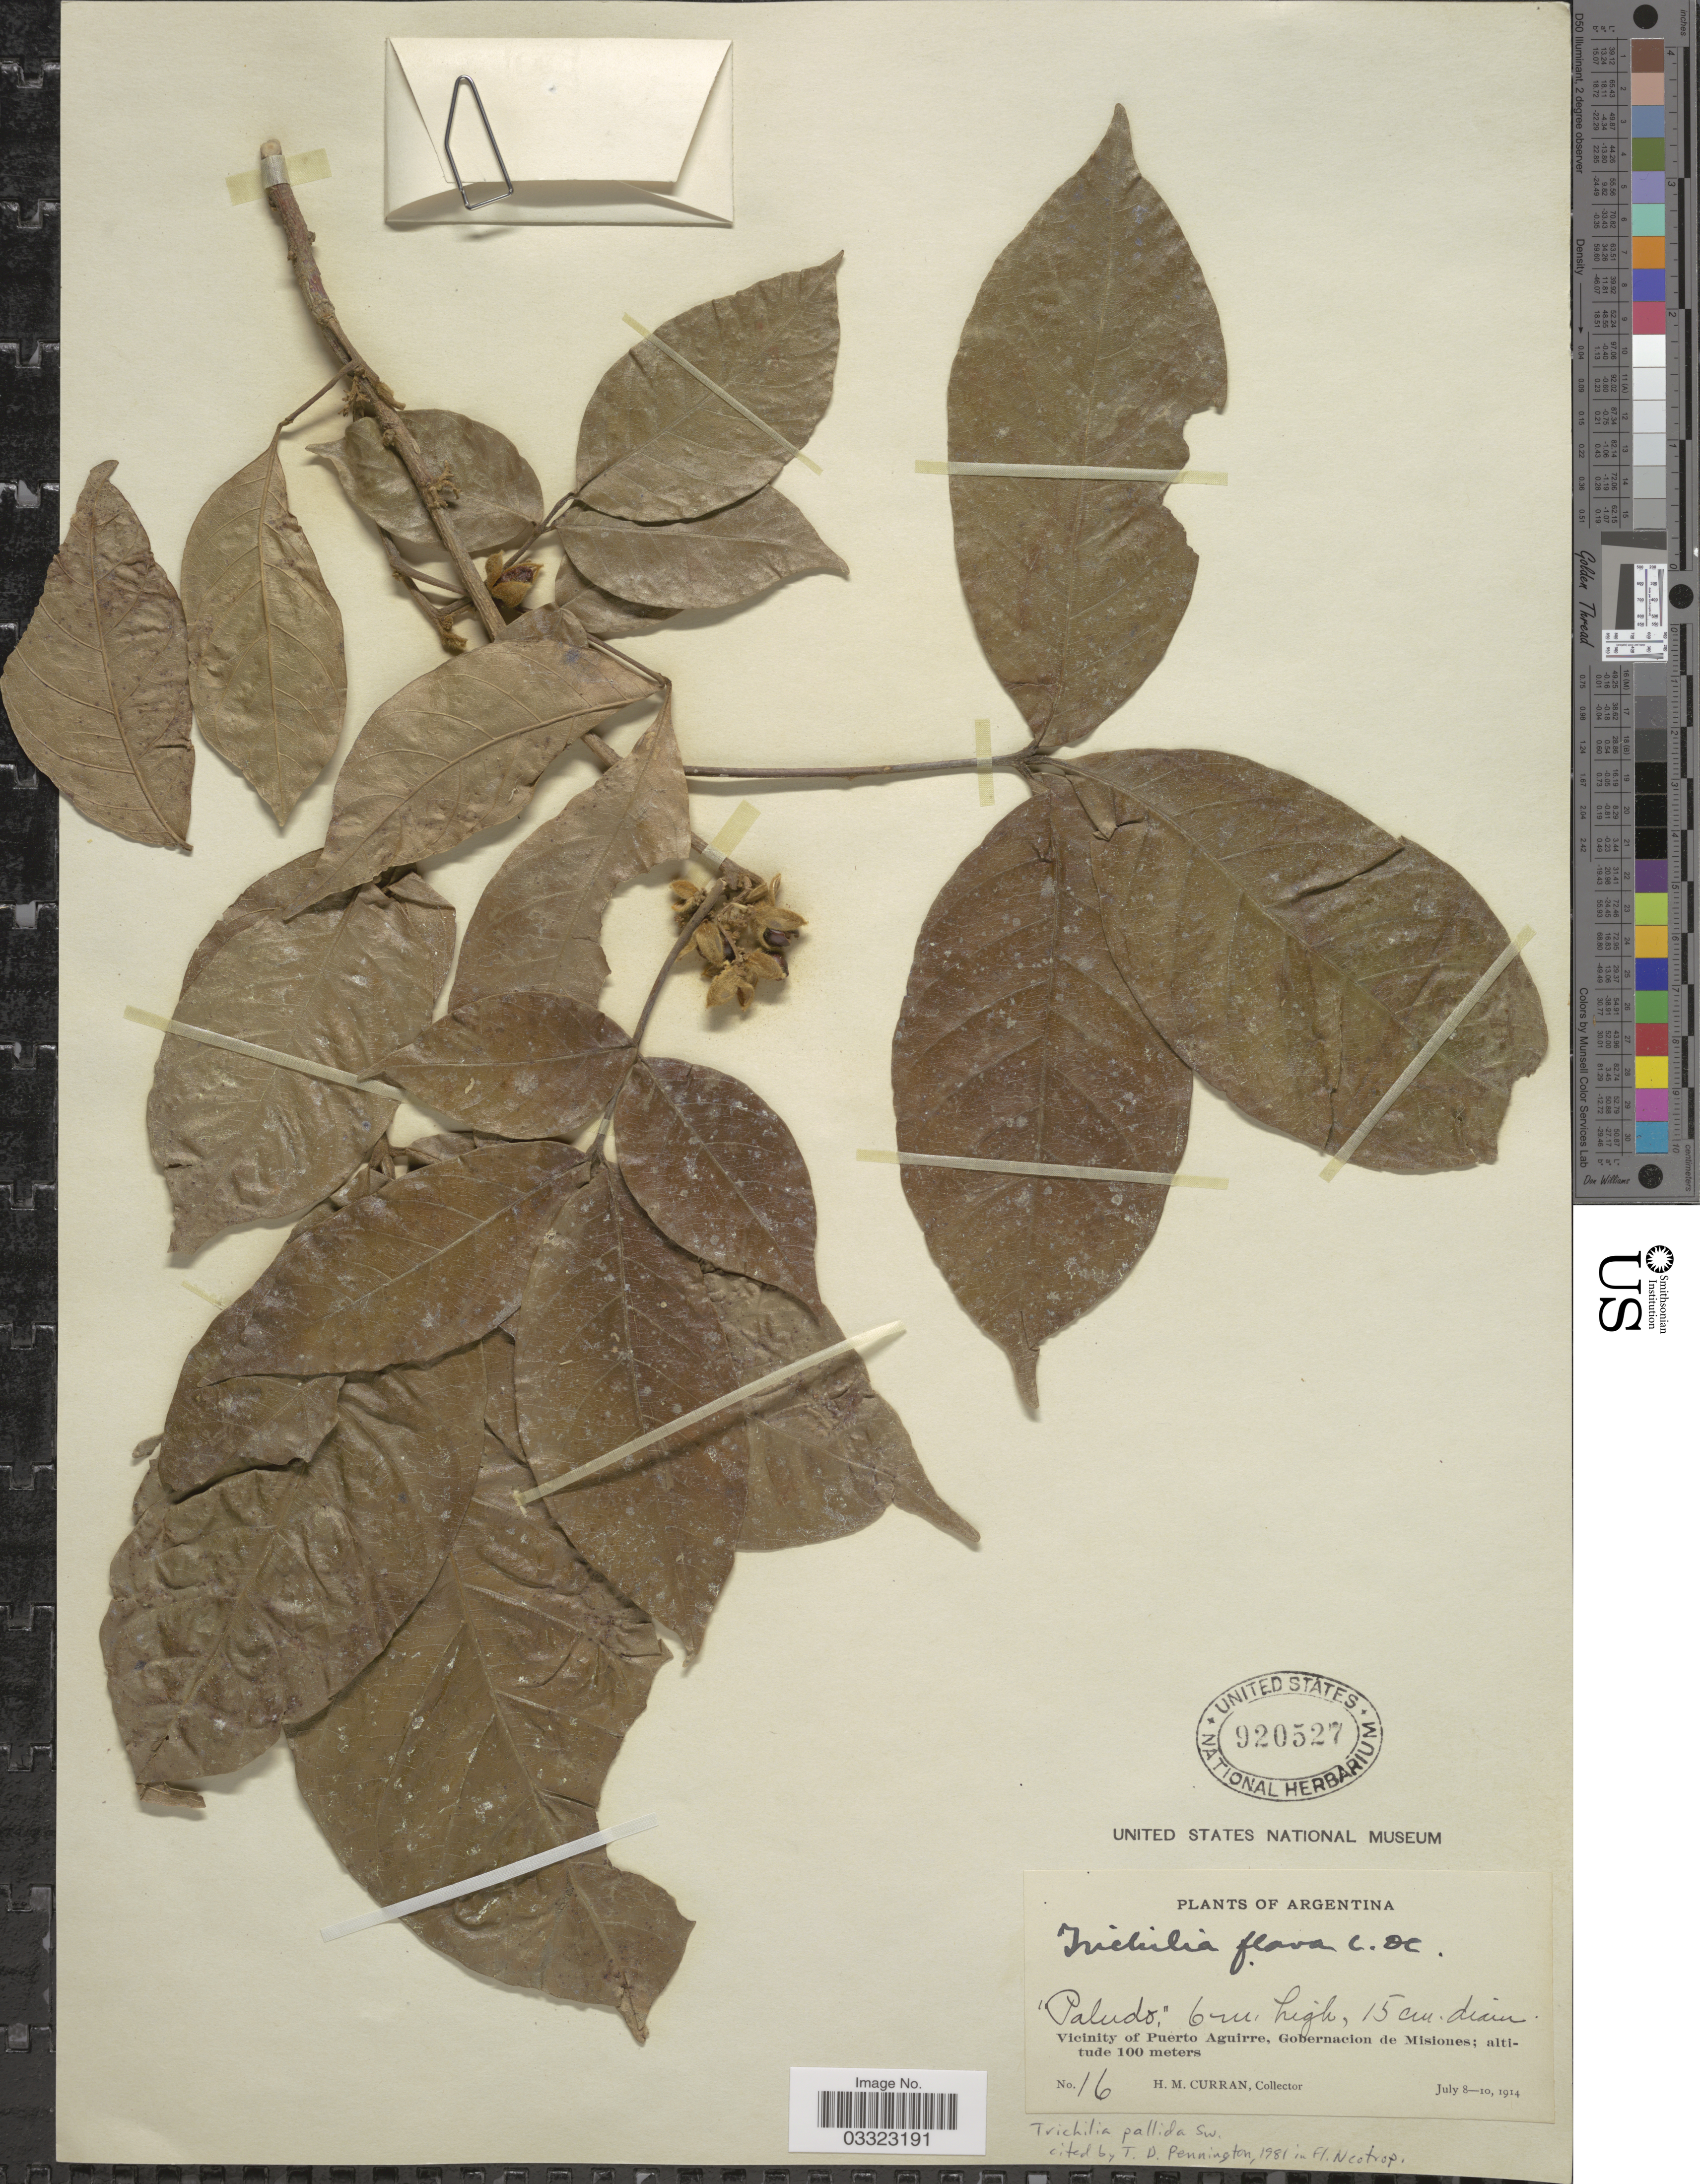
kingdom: Plantae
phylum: Tracheophyta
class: Magnoliopsida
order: Sapindales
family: Meliaceae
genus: Trichilia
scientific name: Trichilia pallida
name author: Sw.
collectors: H. M. Curran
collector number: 16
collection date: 1914-07-08/1914-07-10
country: Argentina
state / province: Misiones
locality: Vicinity of Puerto Aguirre, Gobernacion de Misiones.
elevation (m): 100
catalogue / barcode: US 920527